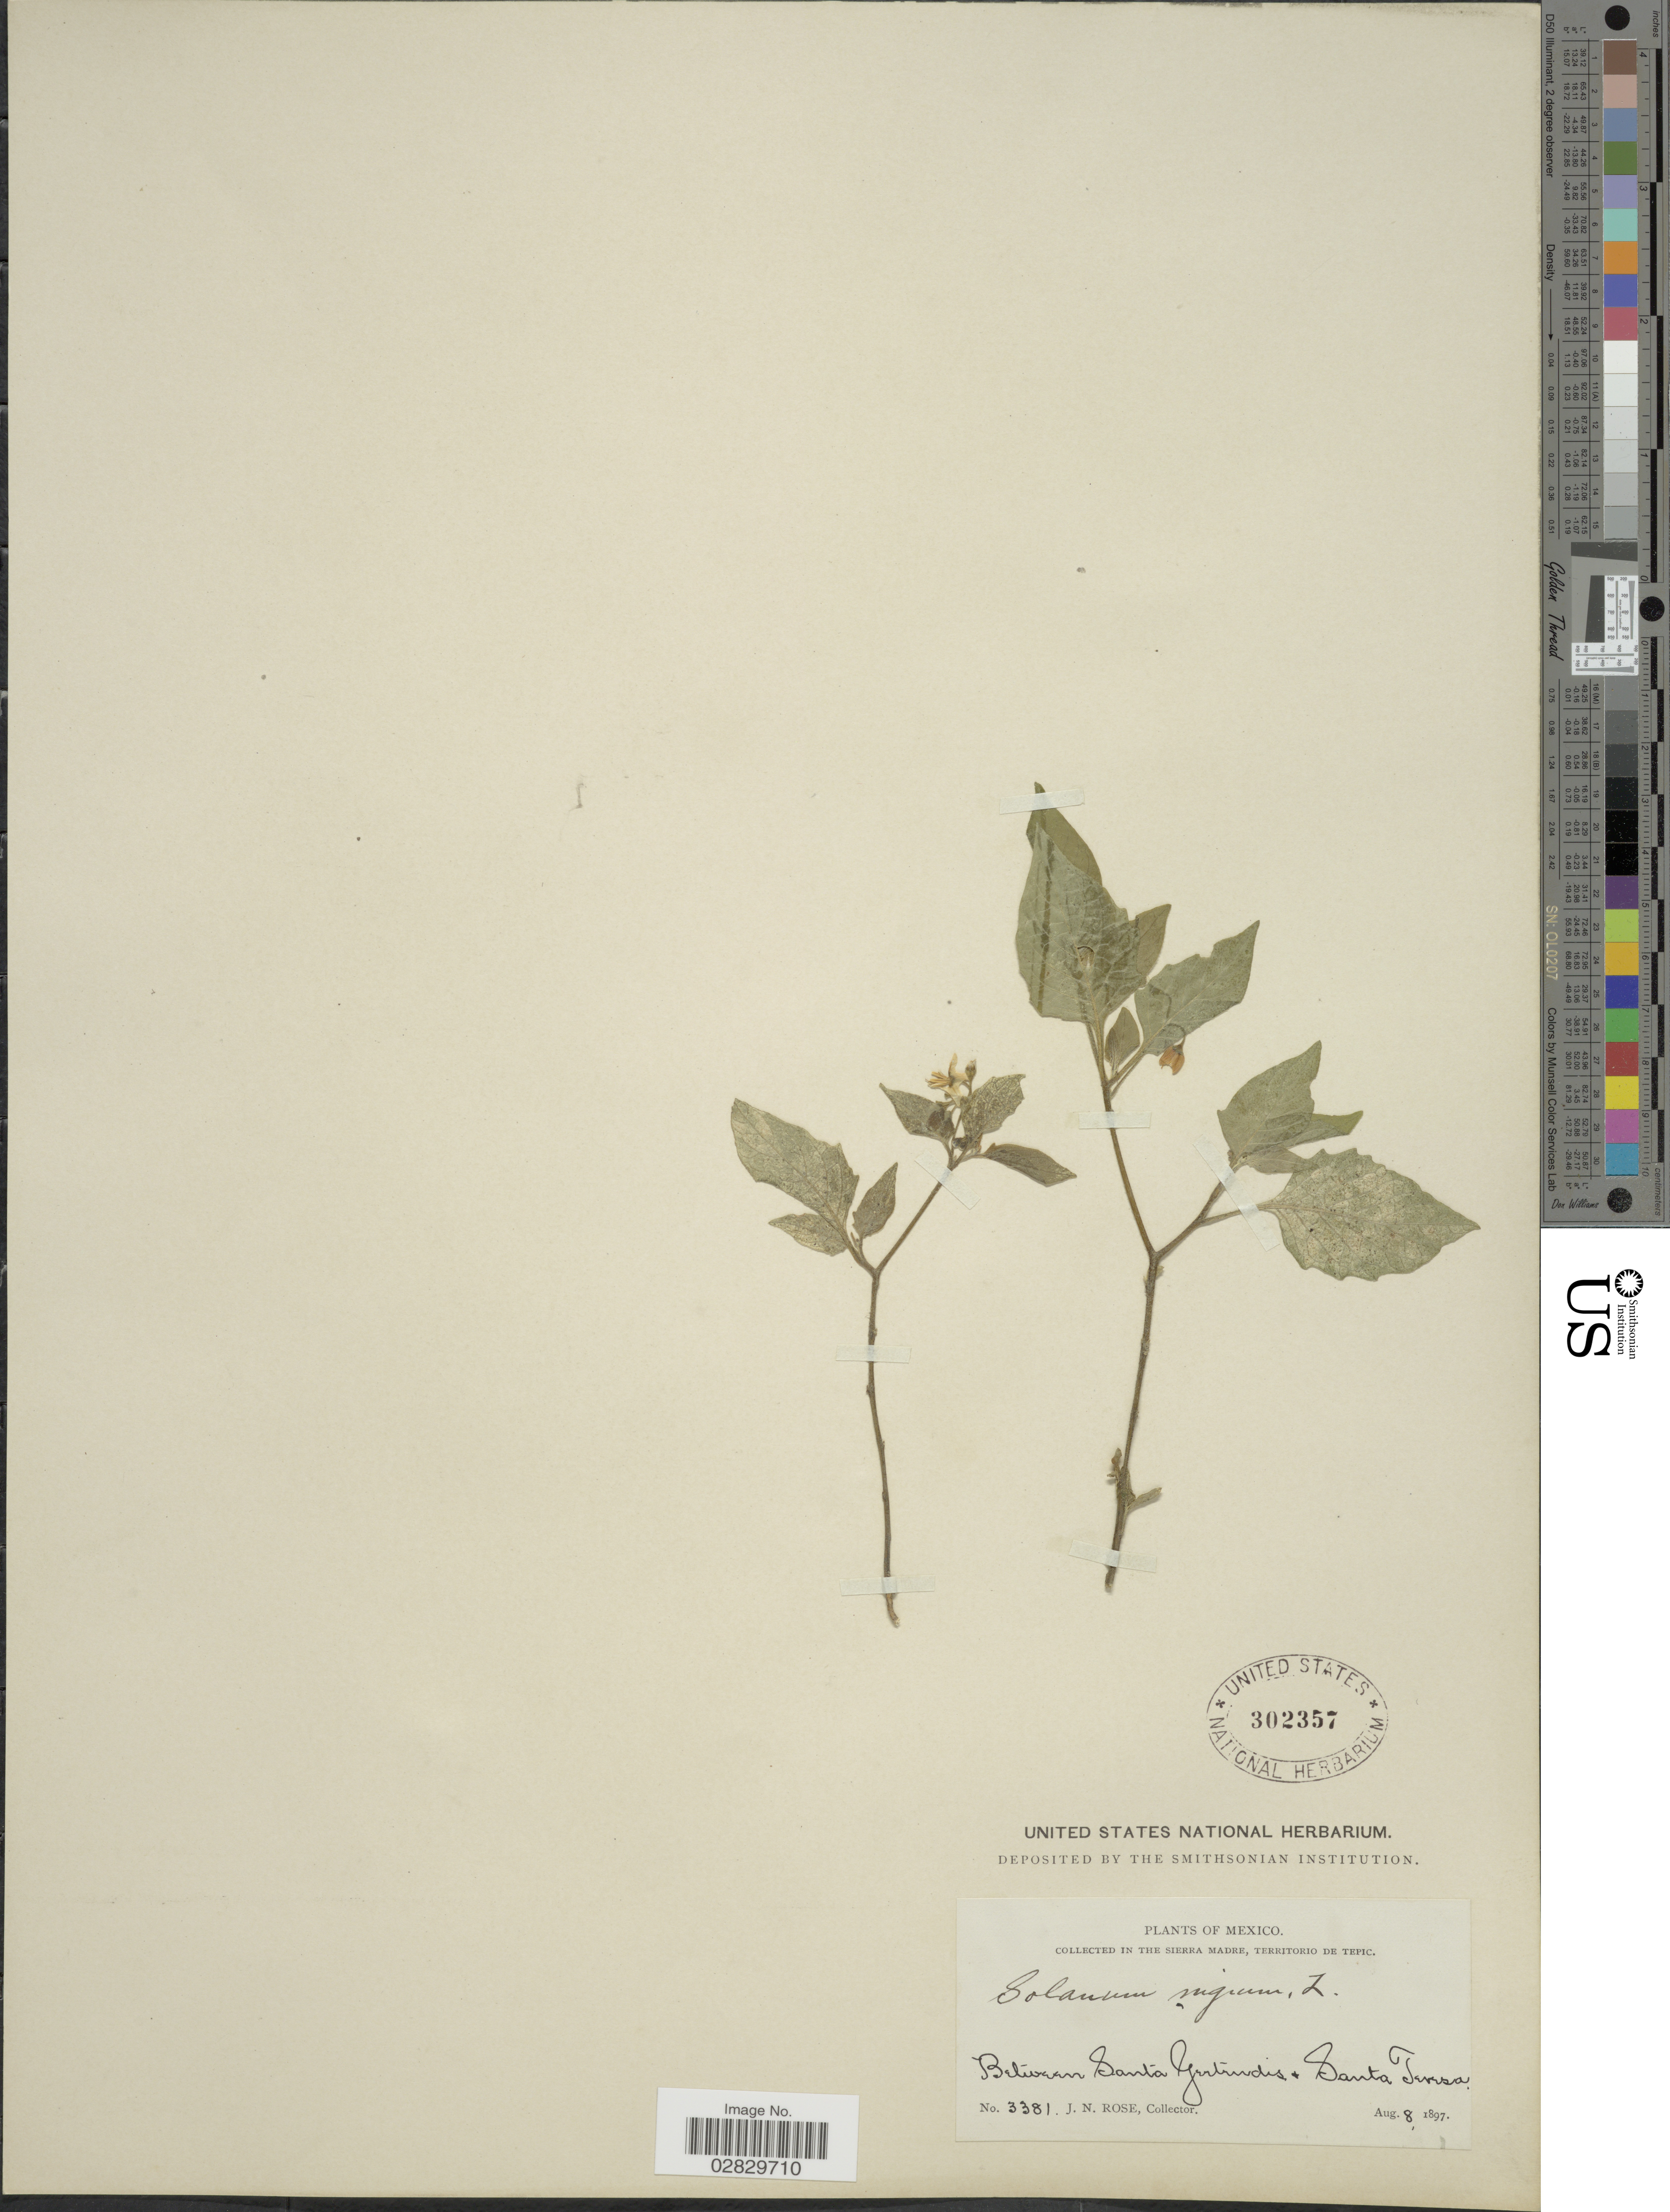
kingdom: Plantae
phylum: Tracheophyta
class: Magnoliopsida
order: Solanales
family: Solanaceae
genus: Solanum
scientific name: Solanum douglasii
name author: Dunal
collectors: J. N. Rose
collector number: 3381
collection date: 1897-08-08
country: Mexico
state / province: Nayarit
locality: Sierra Madre, Territorio de Tepic, between Santa Gertrudis & Santa Teresa.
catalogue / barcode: US 302357